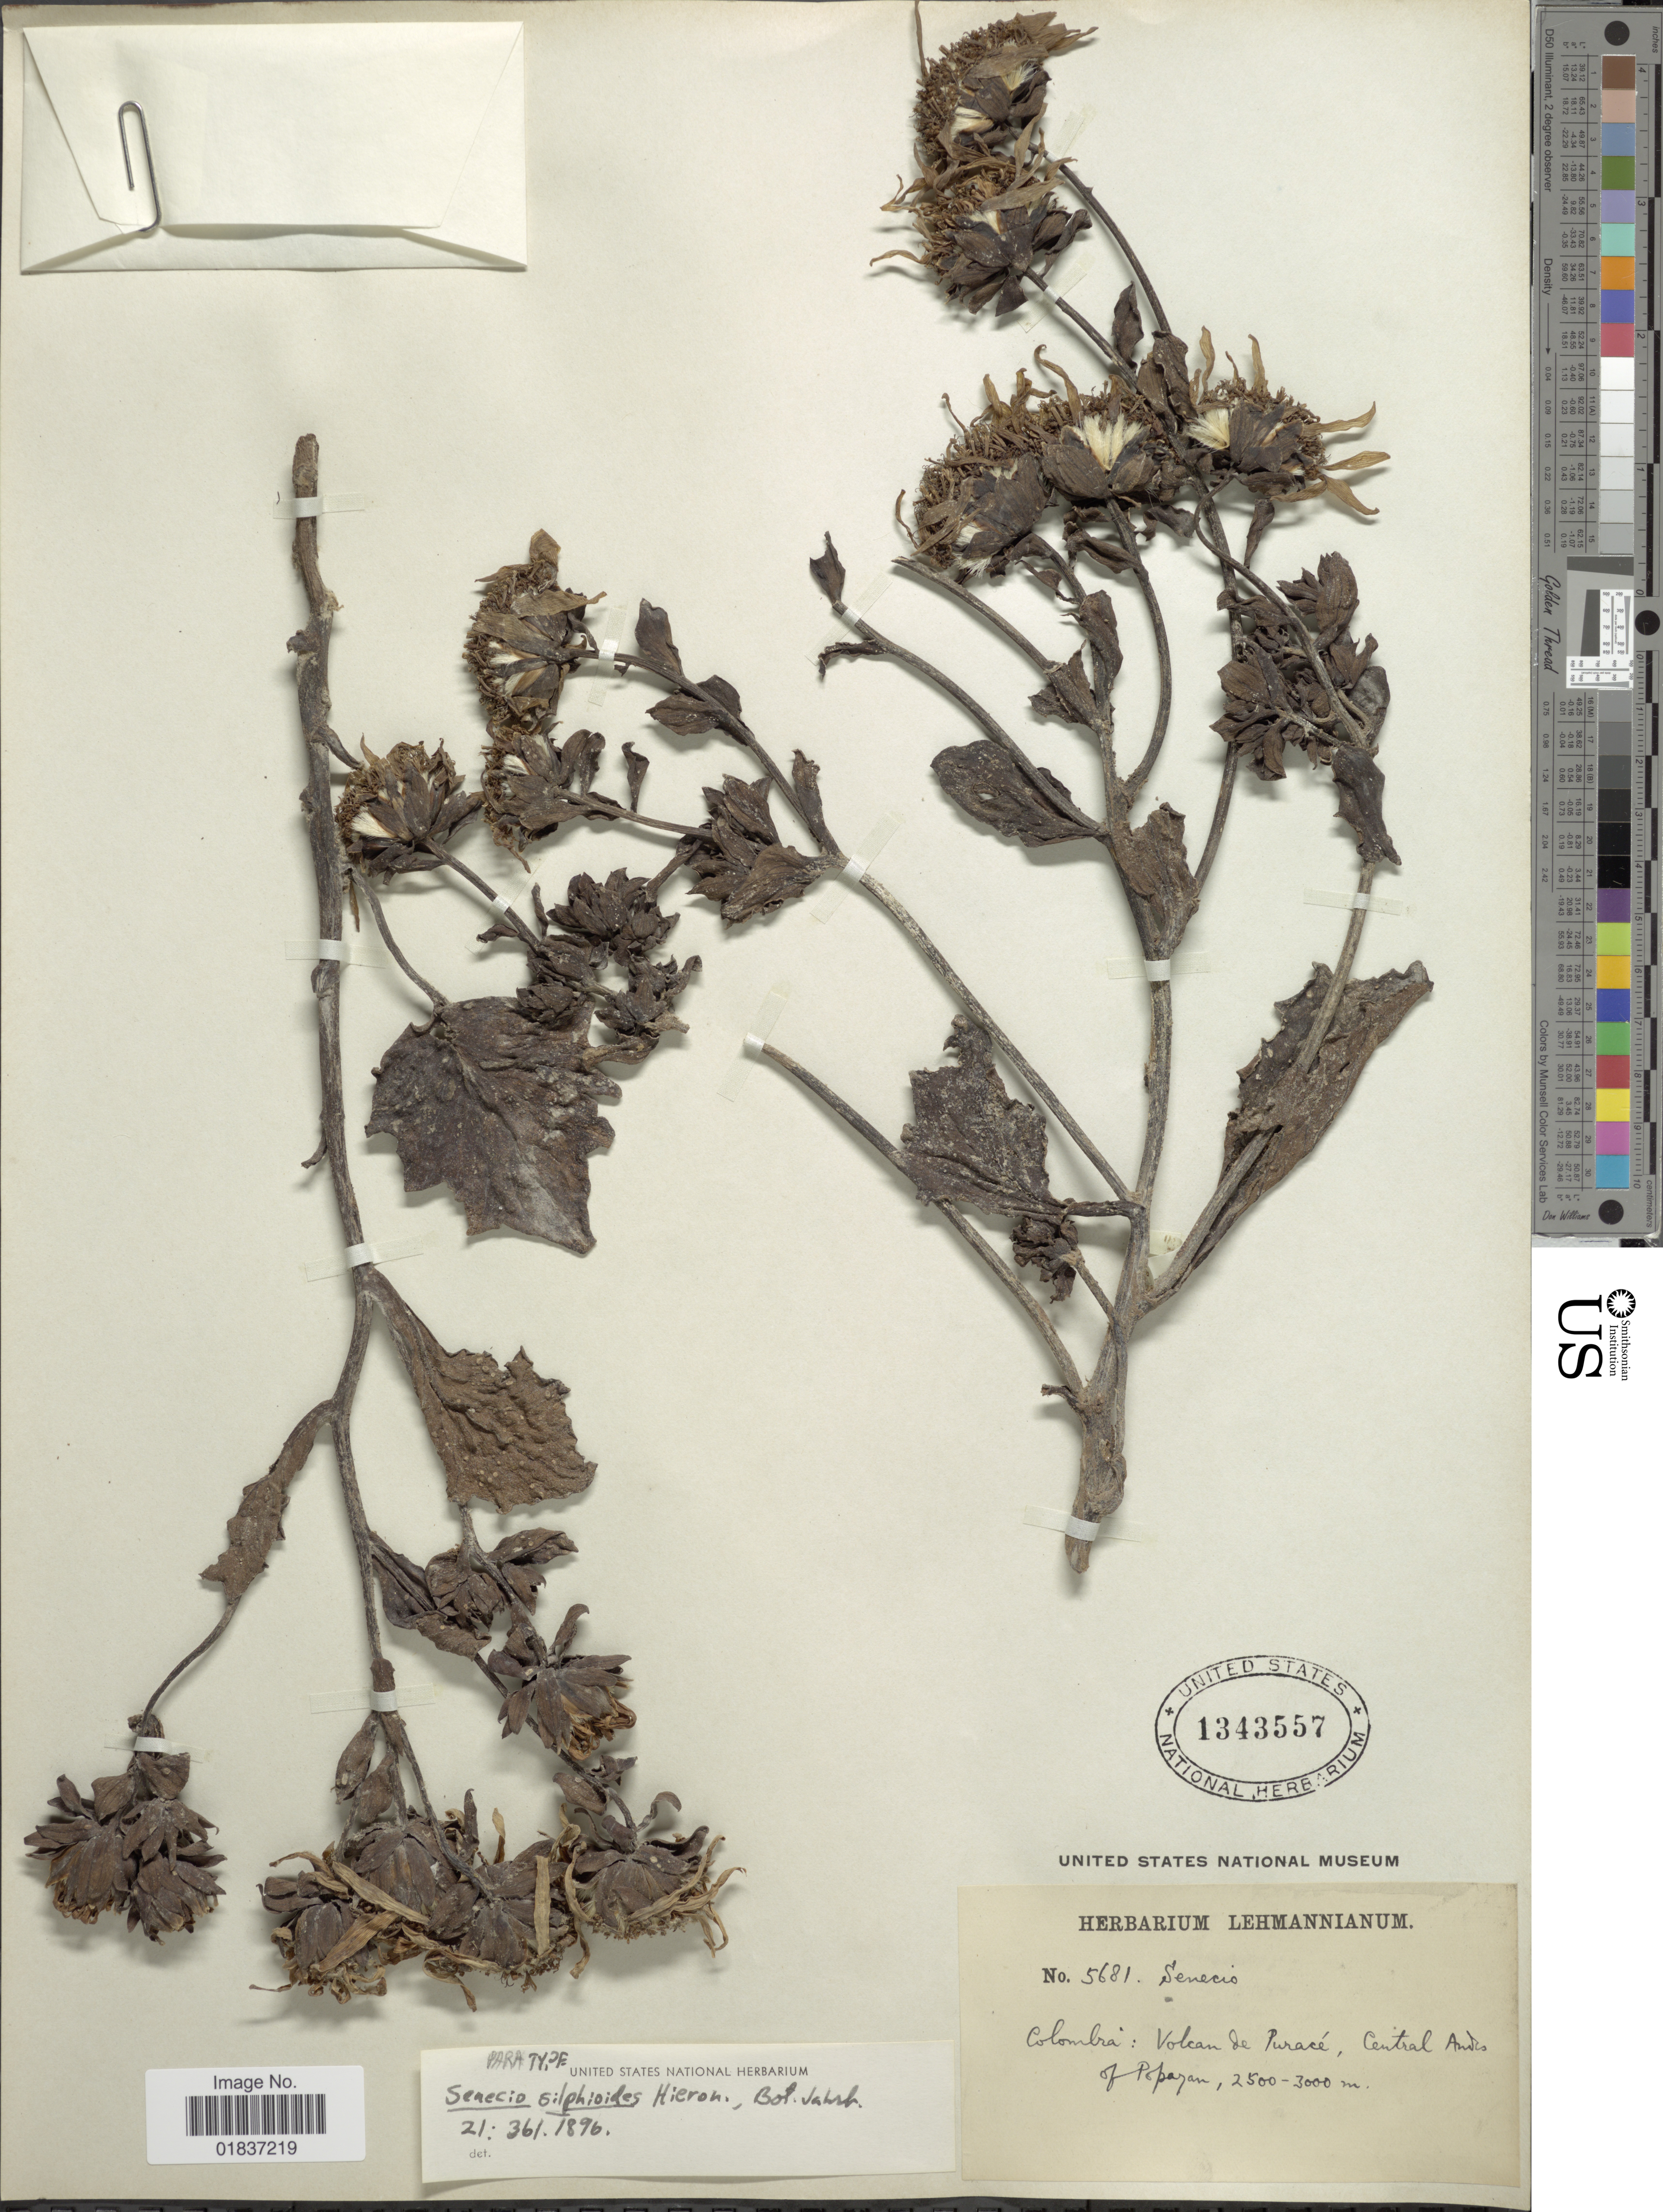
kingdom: Plantae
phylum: Tracheophyta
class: Magnoliopsida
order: Asterales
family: Asteraceae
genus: Senecio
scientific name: Senecio silphioides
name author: Hieron.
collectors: ex herb. Lehmannianum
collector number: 5681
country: Colombia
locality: Volcan de Purace, Central Andes of Popayan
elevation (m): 2500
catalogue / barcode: US 1343557